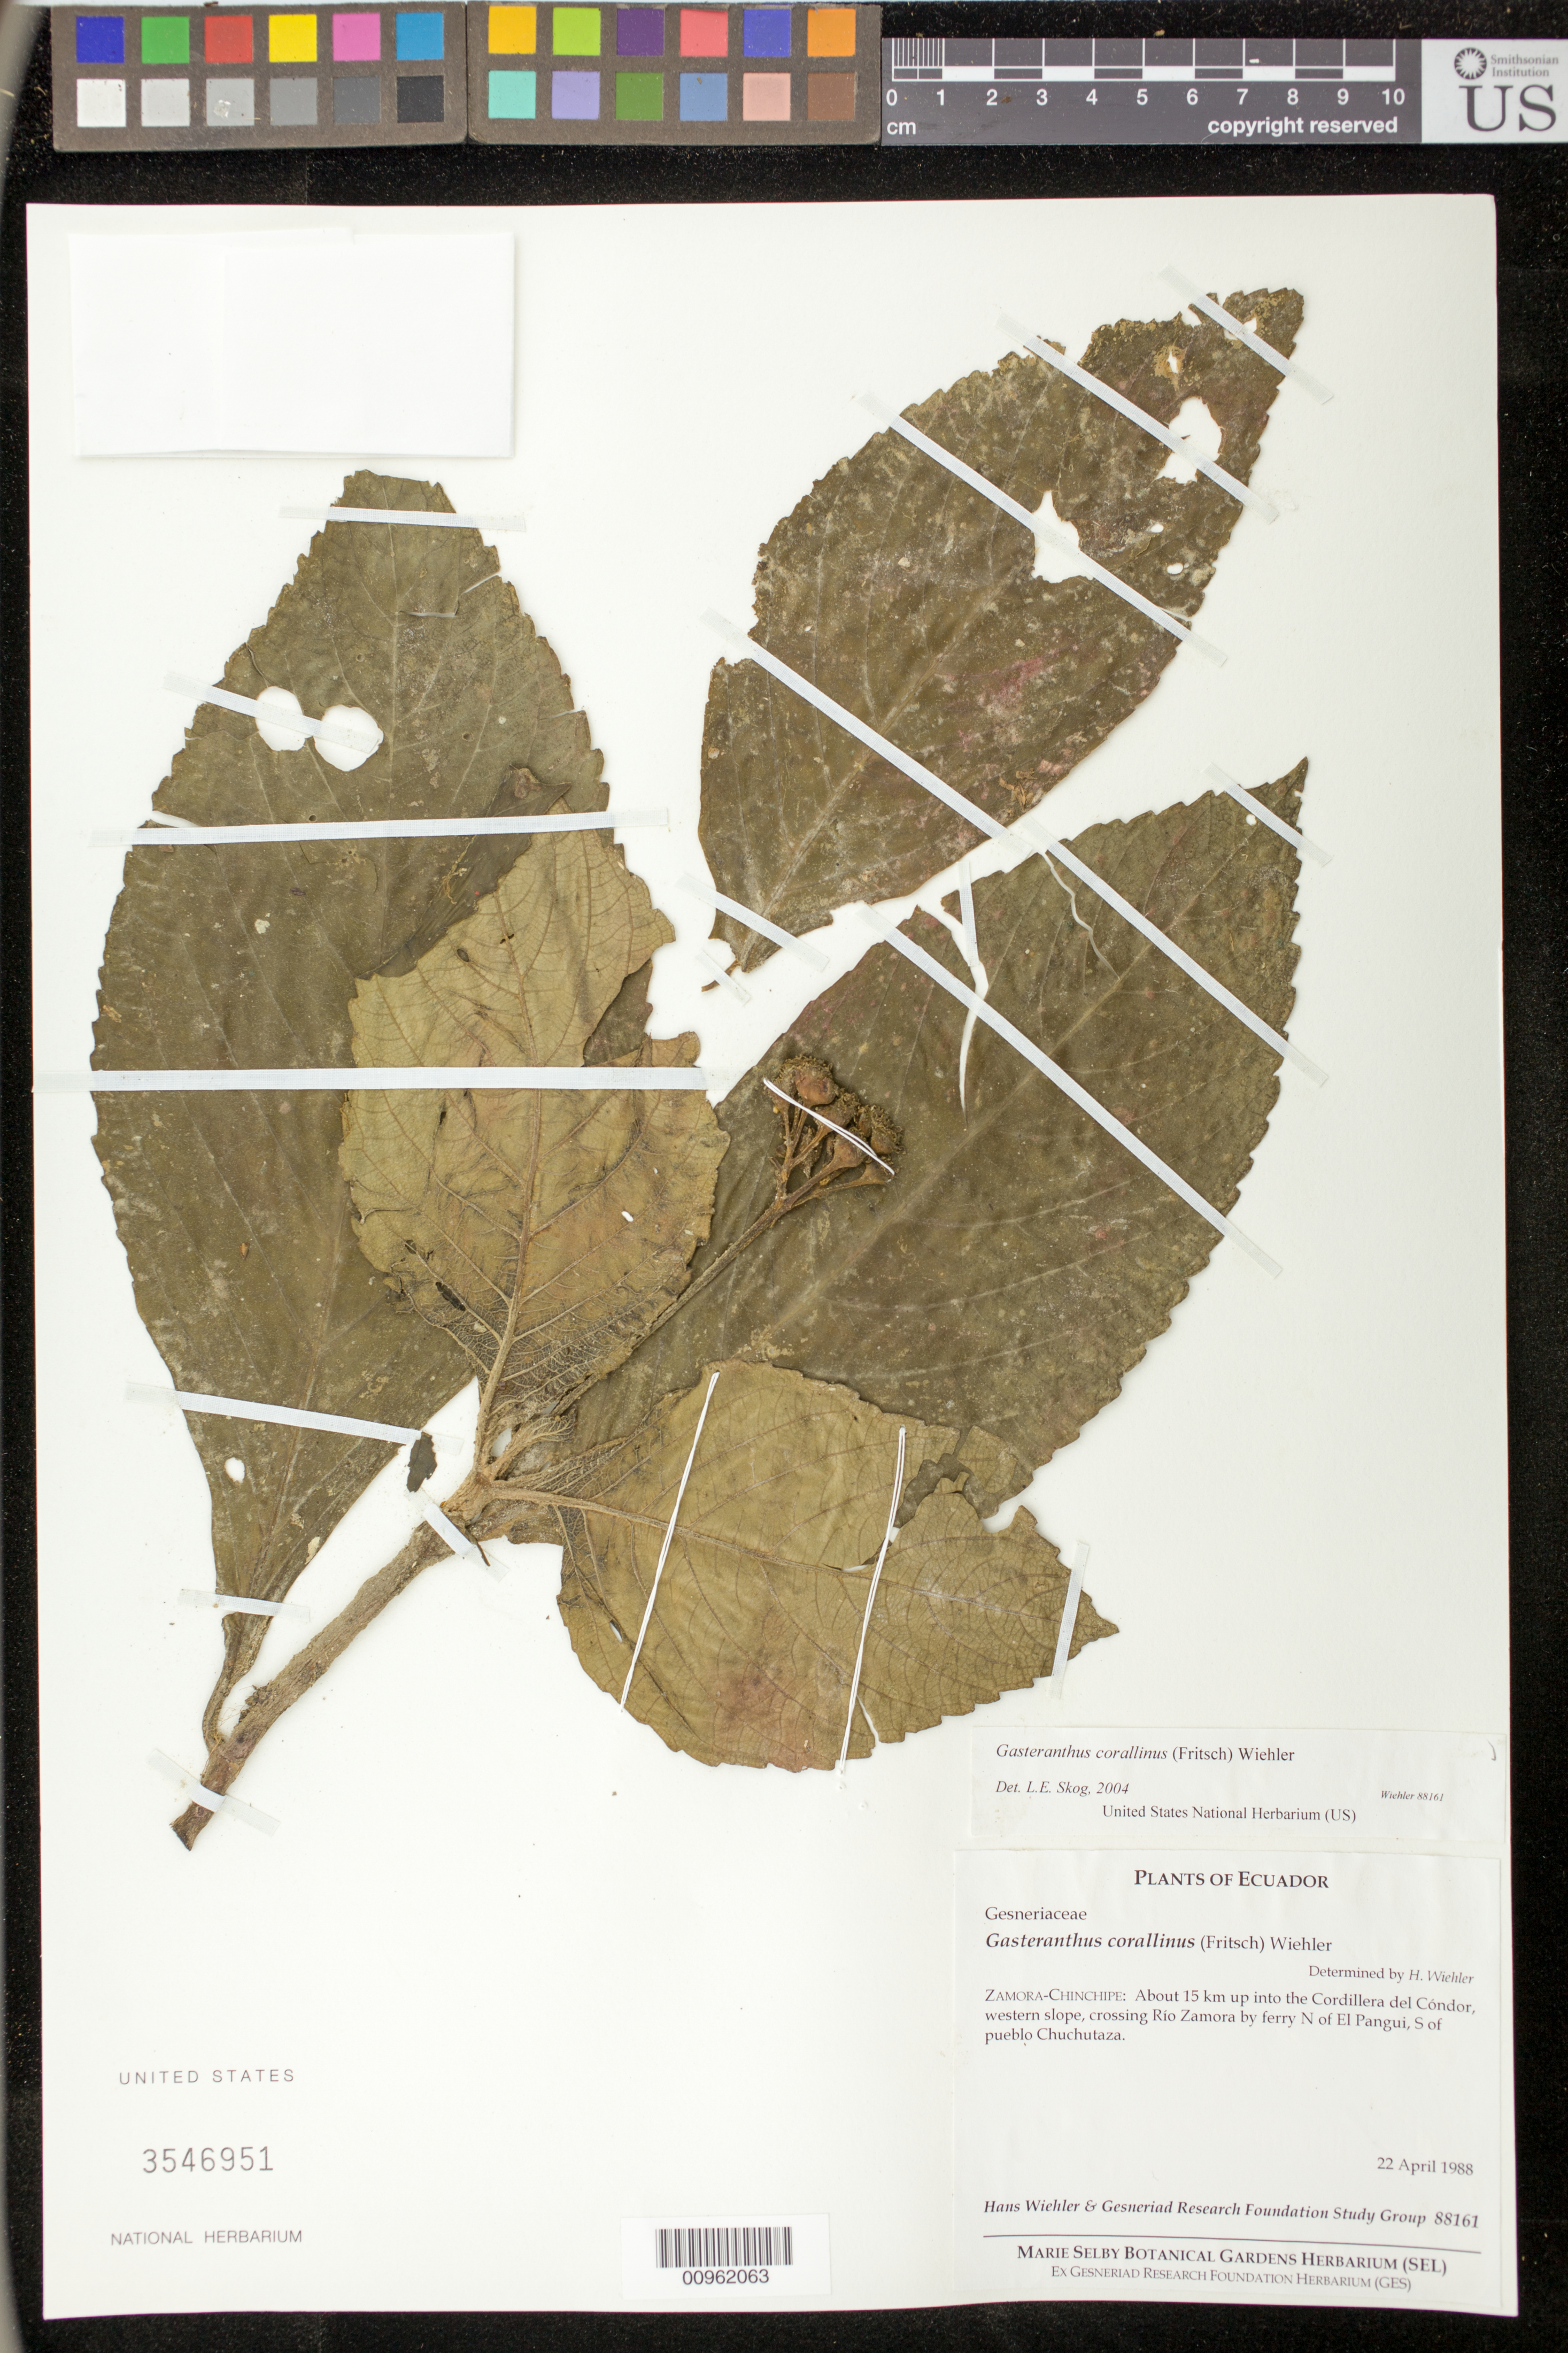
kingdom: Plantae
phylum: Tracheophyta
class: Magnoliopsida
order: Lamiales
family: Gesneriaceae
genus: Gasteranthus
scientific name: Gasteranthus corallinus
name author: (Fritsch) Wiehler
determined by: Skog, Laurence E.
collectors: H. J. Wiehler & GRF Study Group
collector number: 88161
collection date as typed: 22 Apr 1988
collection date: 1988-04-22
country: Ecuador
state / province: Morona-Santiago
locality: Morona-Santiago: about 15 km up into the Cordillera del Condór, western slope, crossing Rio Zamora by ferry N of El Pangui, S of pueblo Chuchutaza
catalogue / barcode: US 3546951